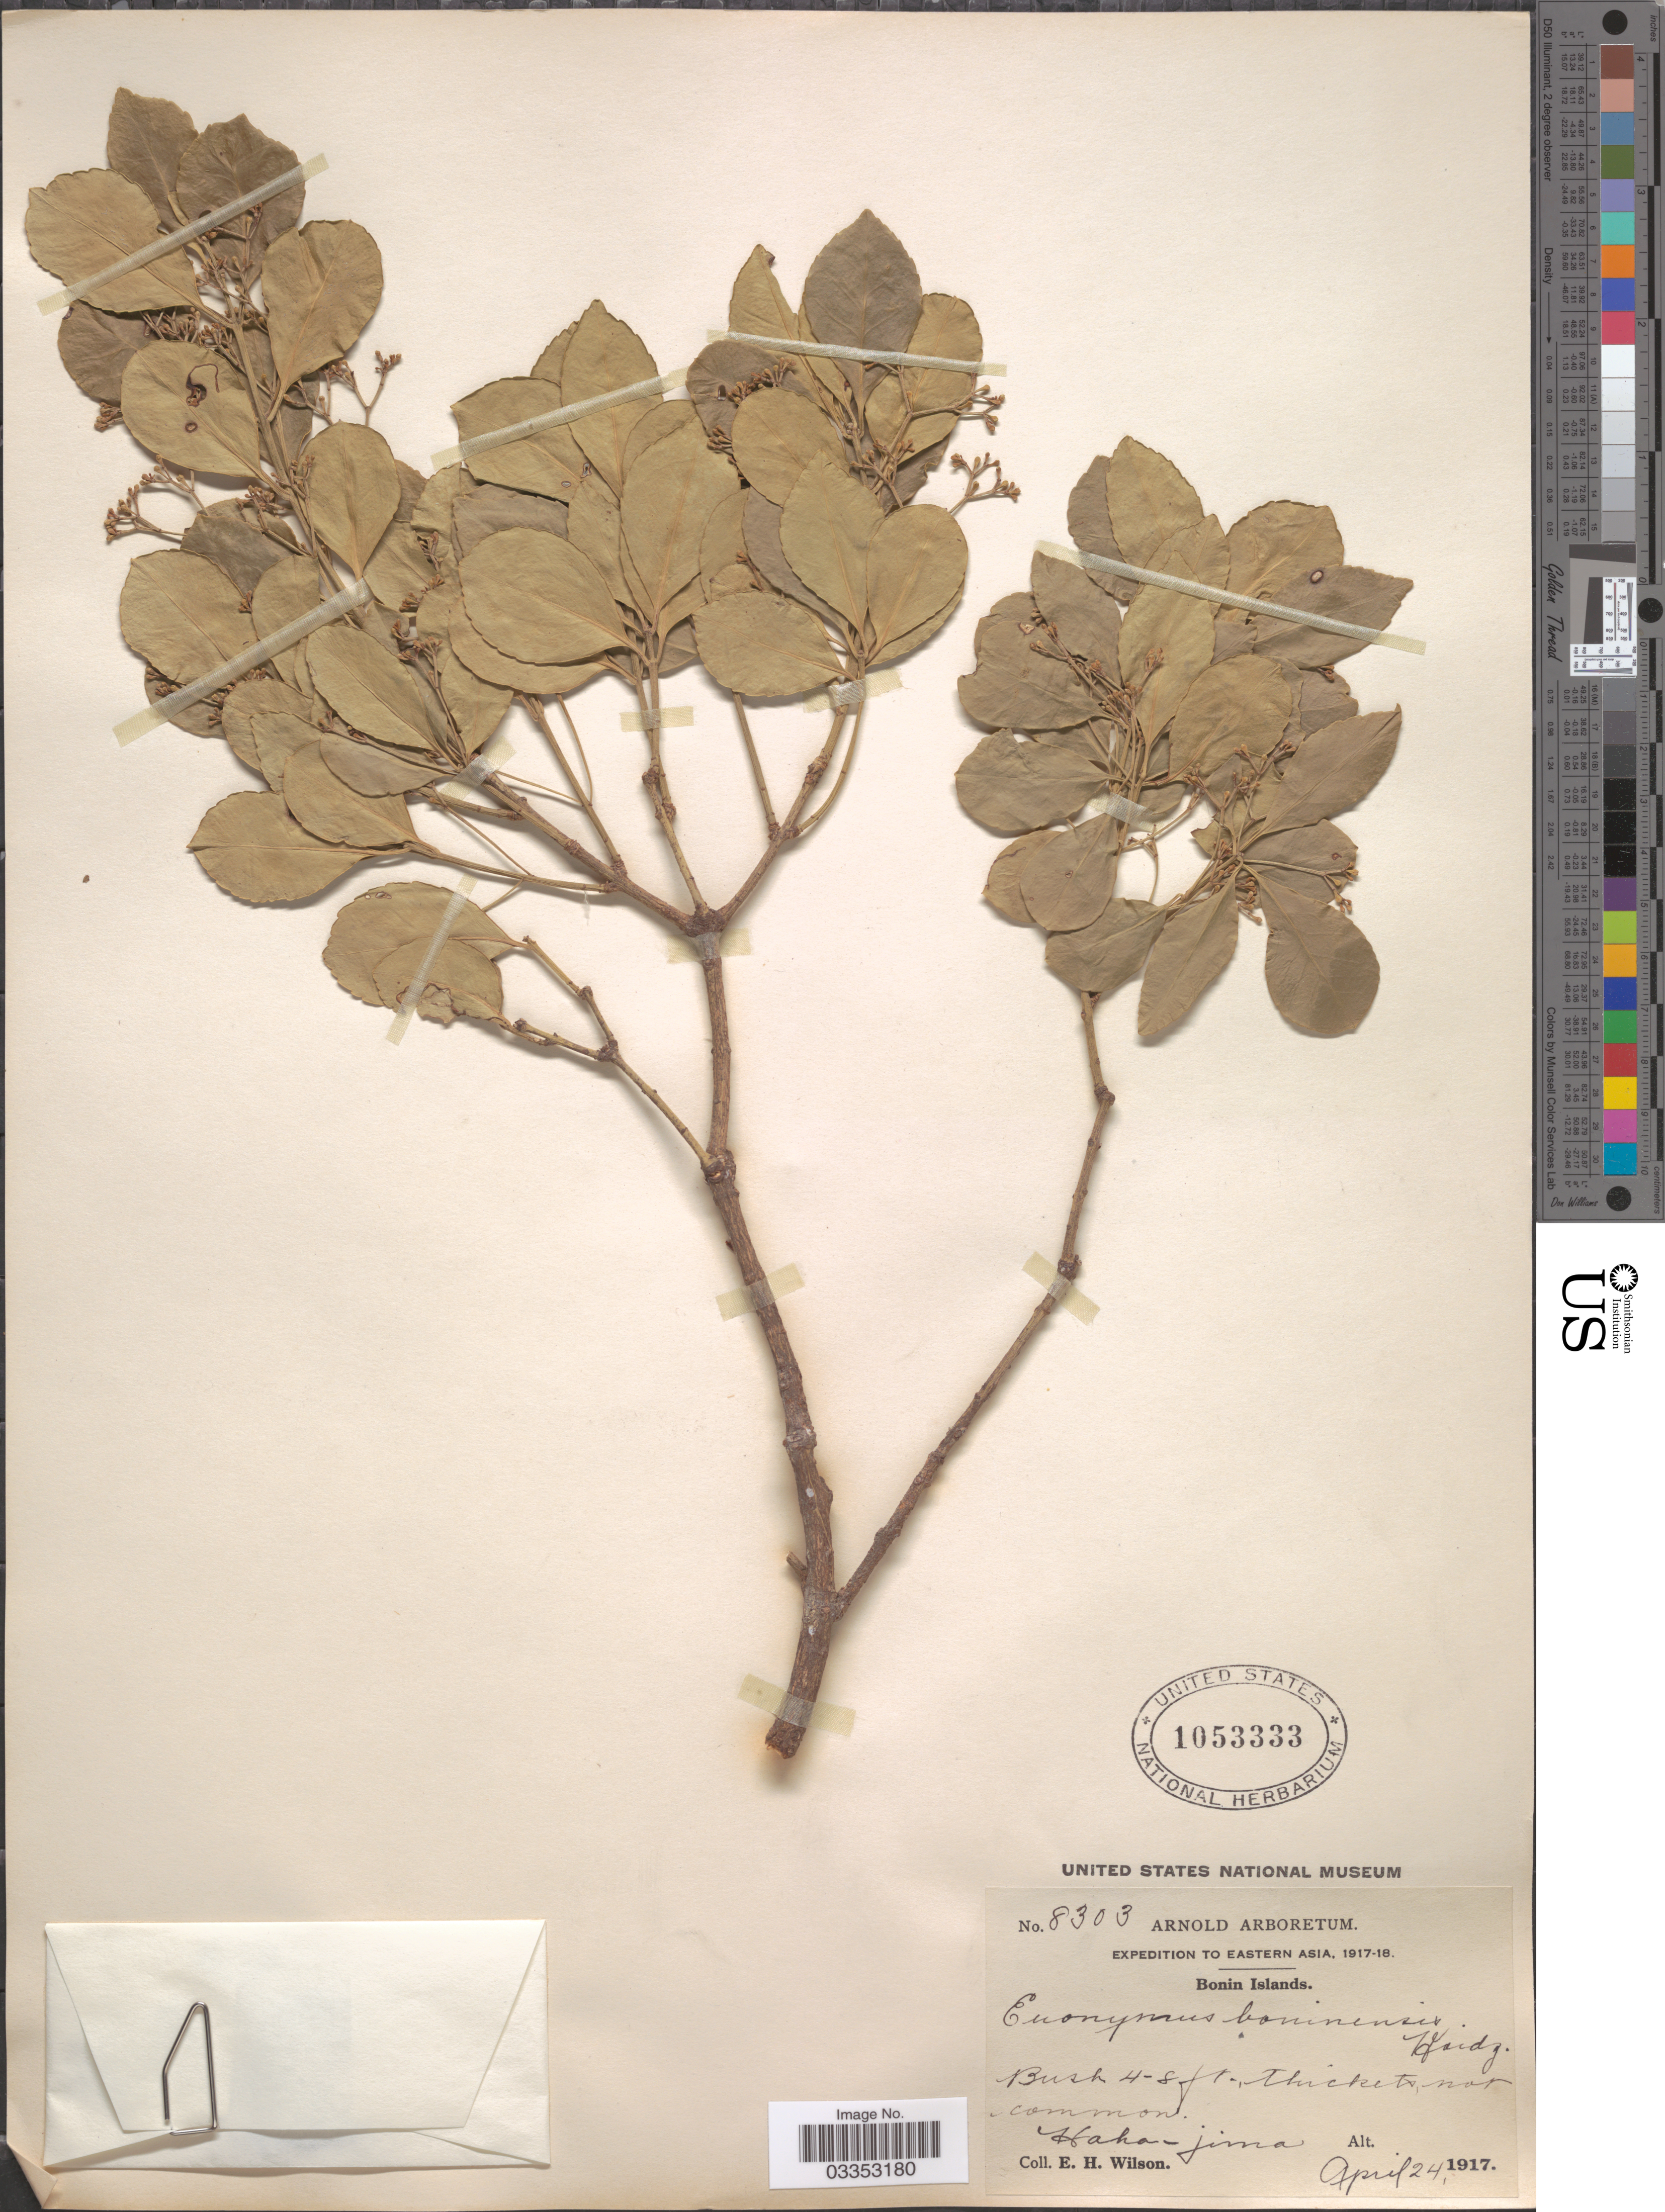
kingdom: Plantae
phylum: Tracheophyta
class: Magnoliopsida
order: Celastrales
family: Celastraceae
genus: Euonymus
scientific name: Euonymus boninensis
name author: Koidz.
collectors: E. Wilson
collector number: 8303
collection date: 1917-04-24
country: Japan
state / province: Tokyo, Federal City of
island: Bonin Islands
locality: Eastern Asia. Bonin Islands. Haha-jima.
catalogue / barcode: US 1053333